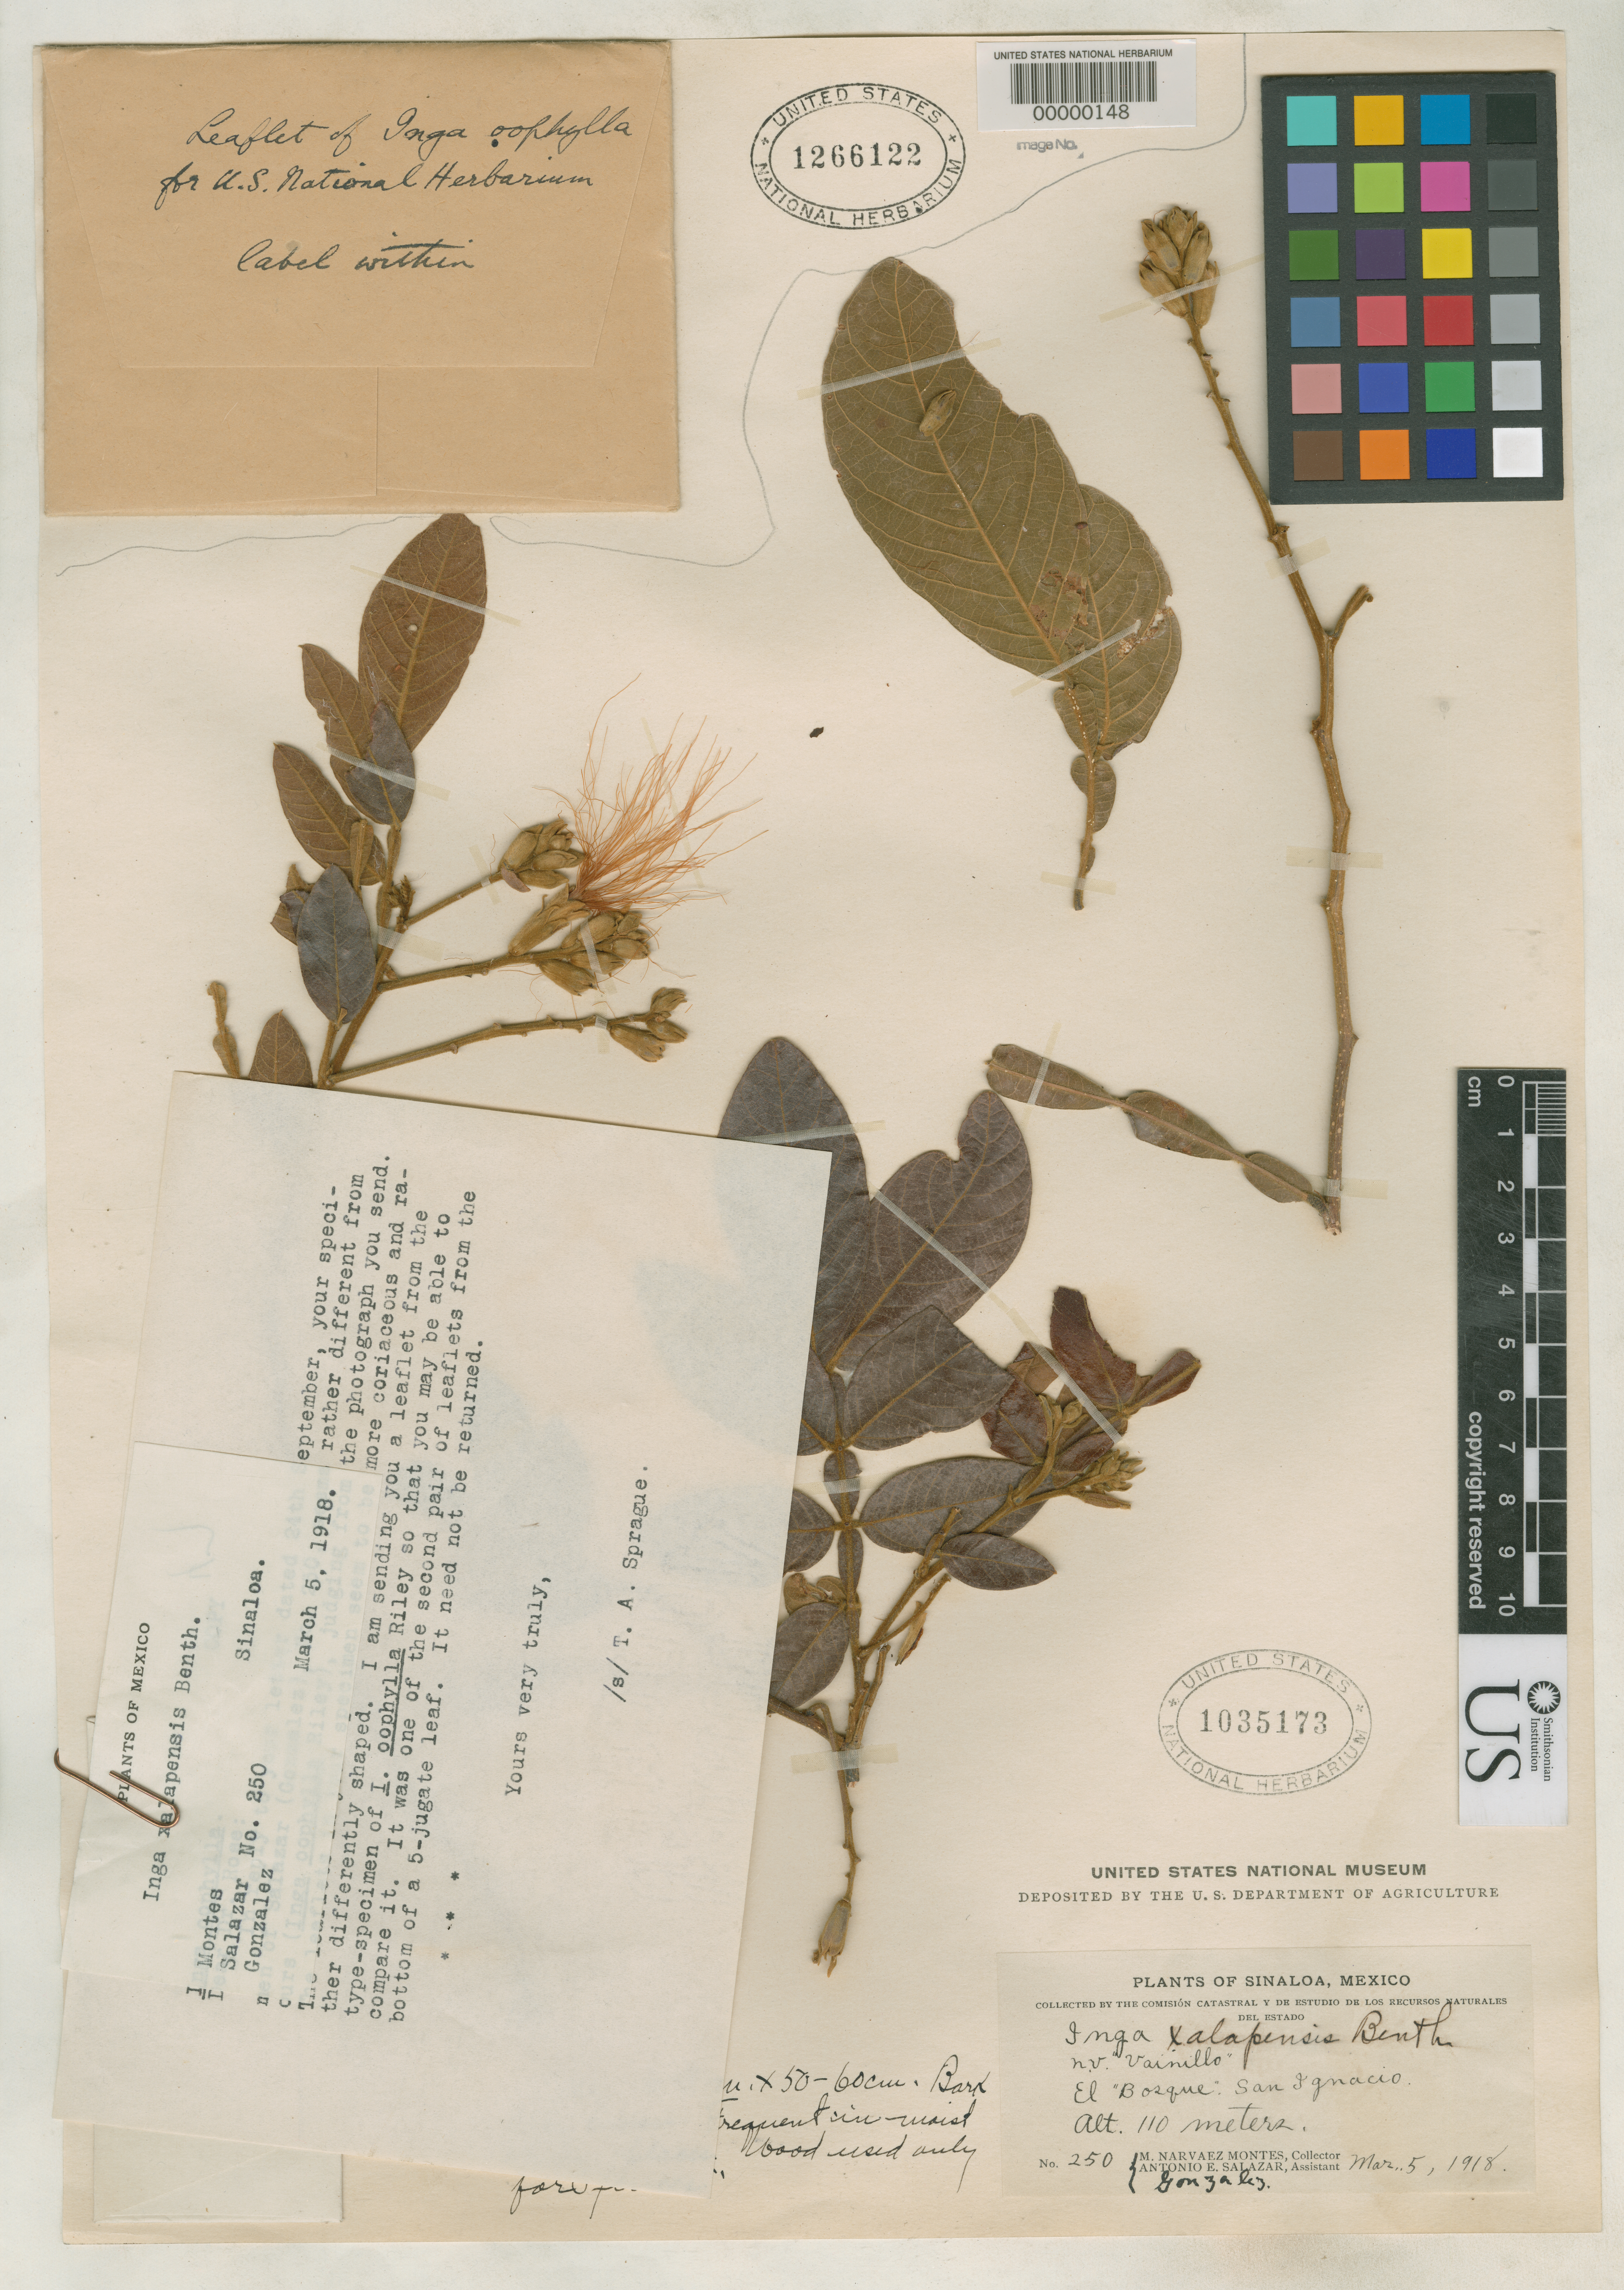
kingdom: Plantae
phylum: Tracheophyta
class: Magnoliopsida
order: Fabales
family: Fabaceae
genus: Inga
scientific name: Inga oophylla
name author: L. Riley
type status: Type Fragment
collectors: M. Narvaezmontes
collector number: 250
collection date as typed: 05 Mar 1918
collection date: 1918-03-05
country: Mexico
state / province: Sinaloa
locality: El bosque, San Ignacio.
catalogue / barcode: US 1266122